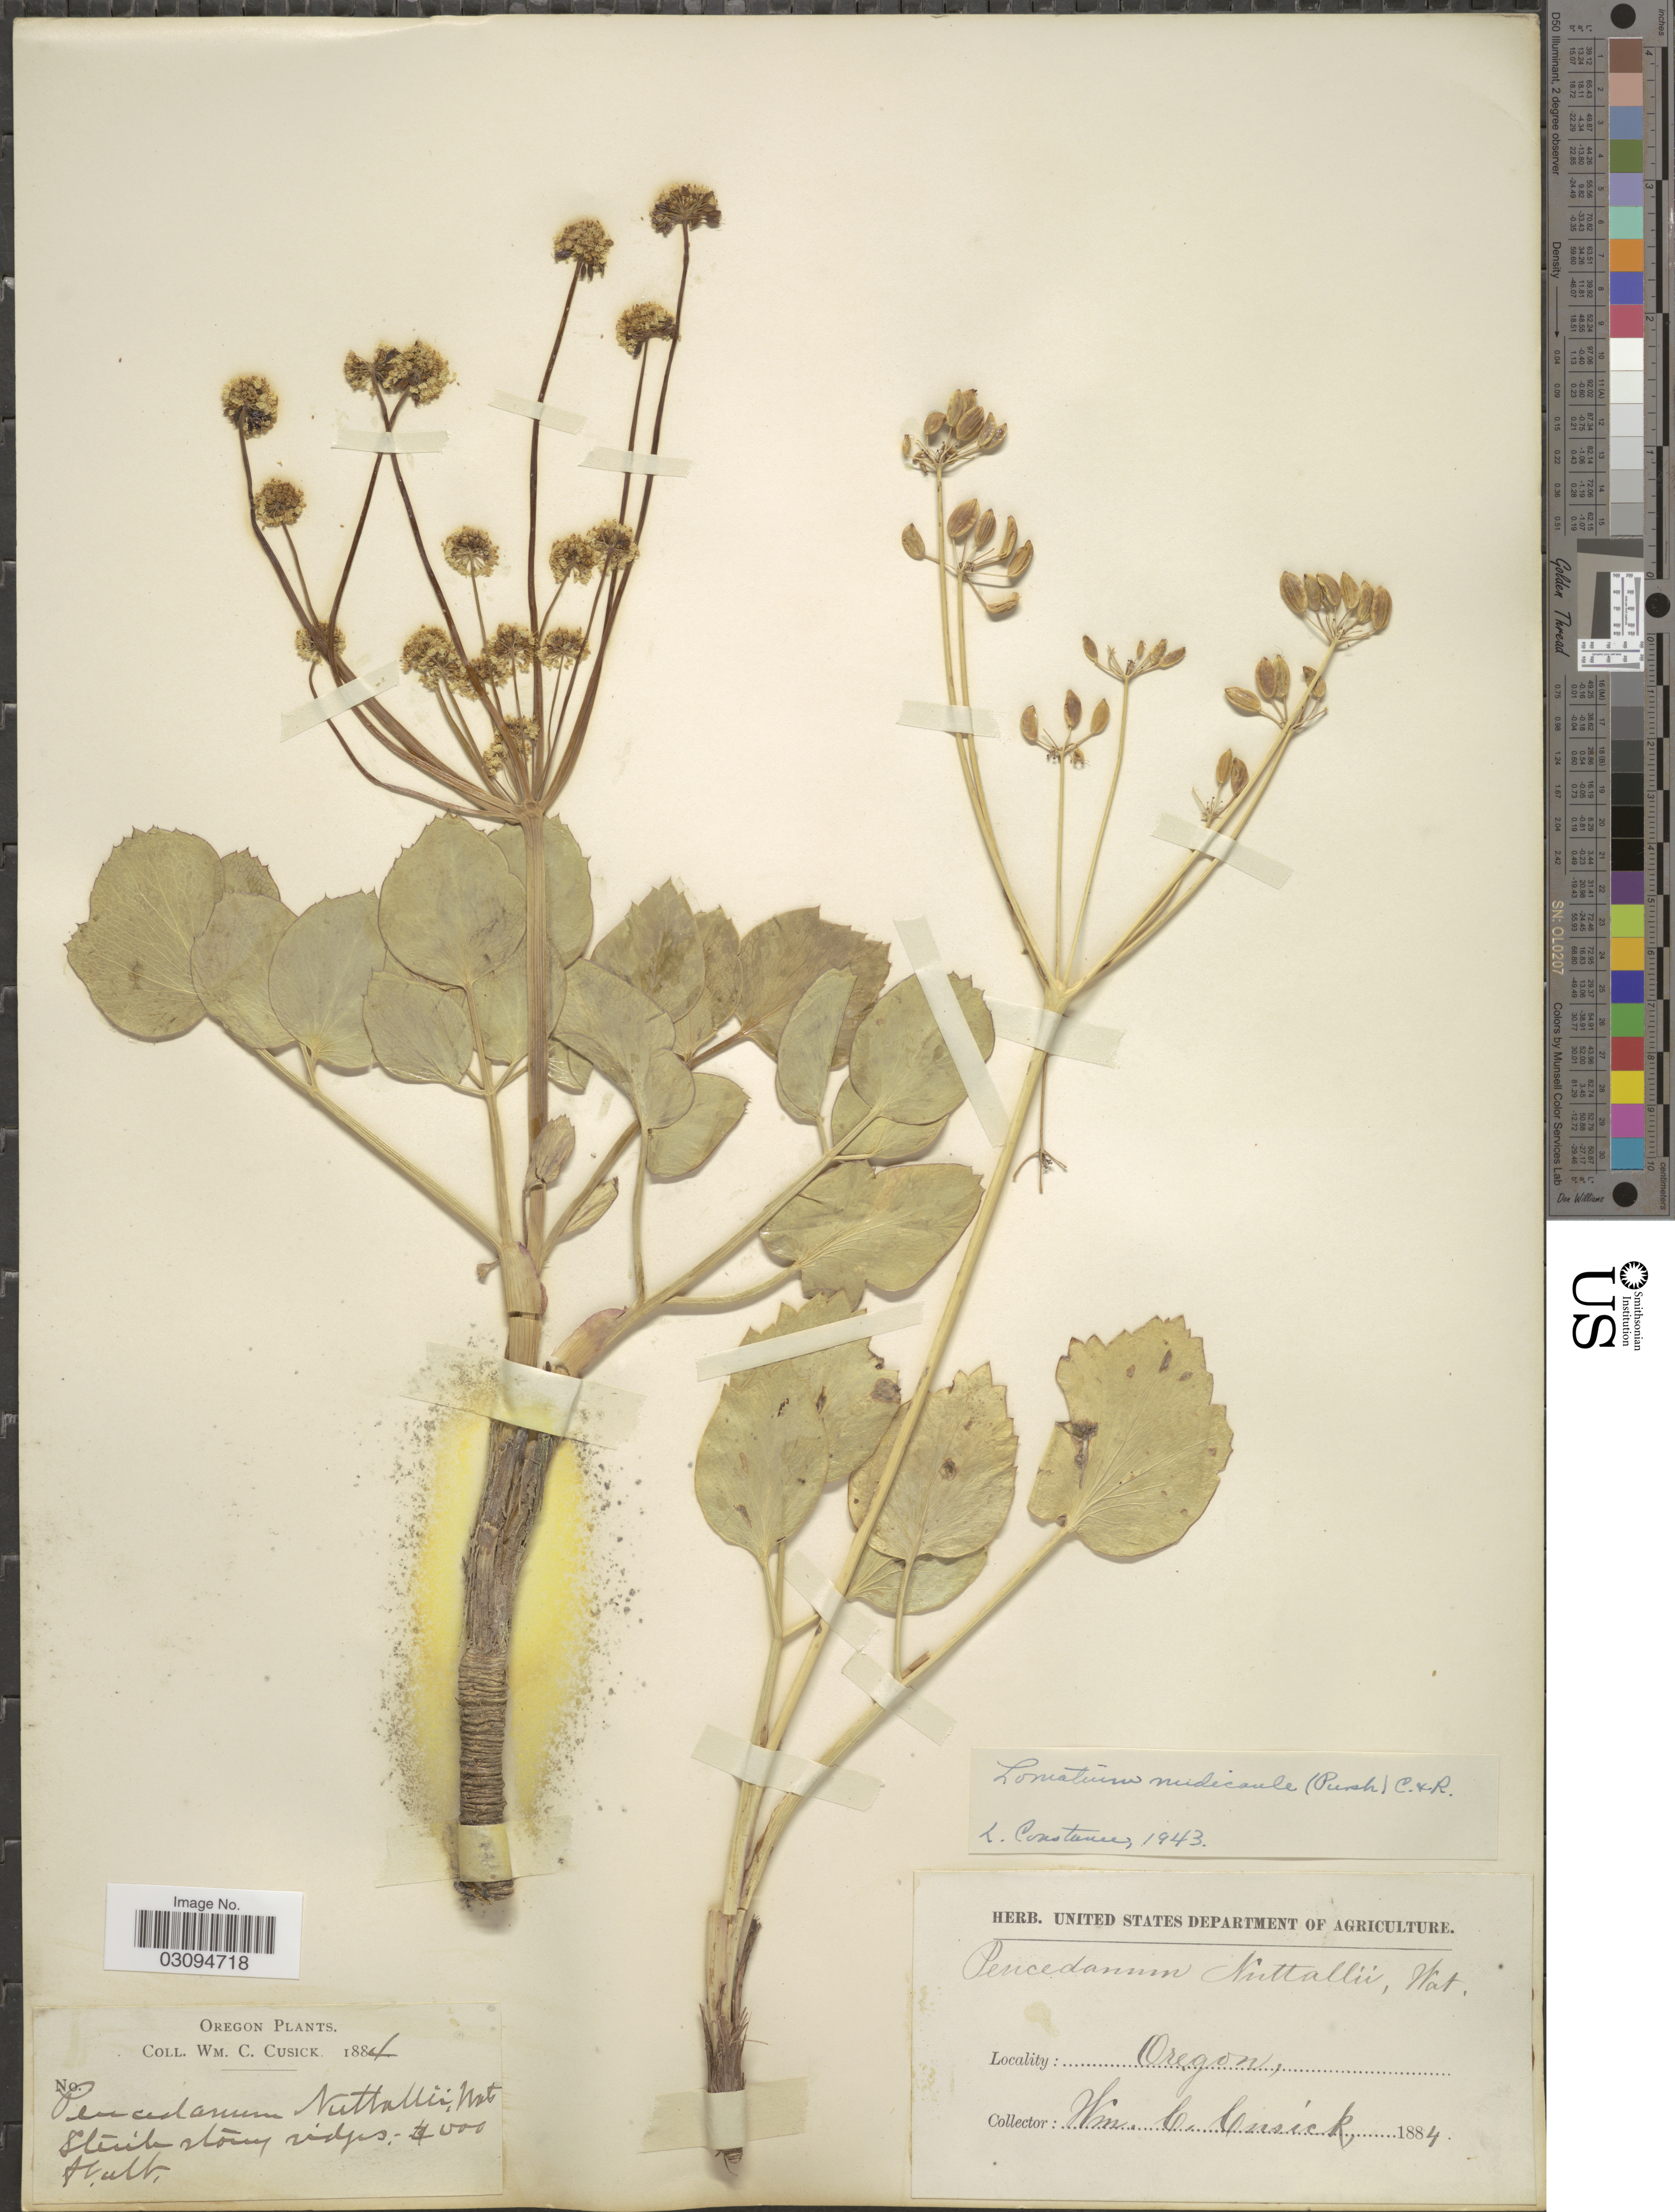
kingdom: Plantae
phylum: Tracheophyta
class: Magnoliopsida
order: Apiales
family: Apiaceae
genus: Lomatium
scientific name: Lomatium nudicaule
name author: (Pursh) J.M. Coult. & Rose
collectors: W. C. Cusick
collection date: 1884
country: United States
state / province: Oregon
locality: Sterile stony ridges.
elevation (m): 1219